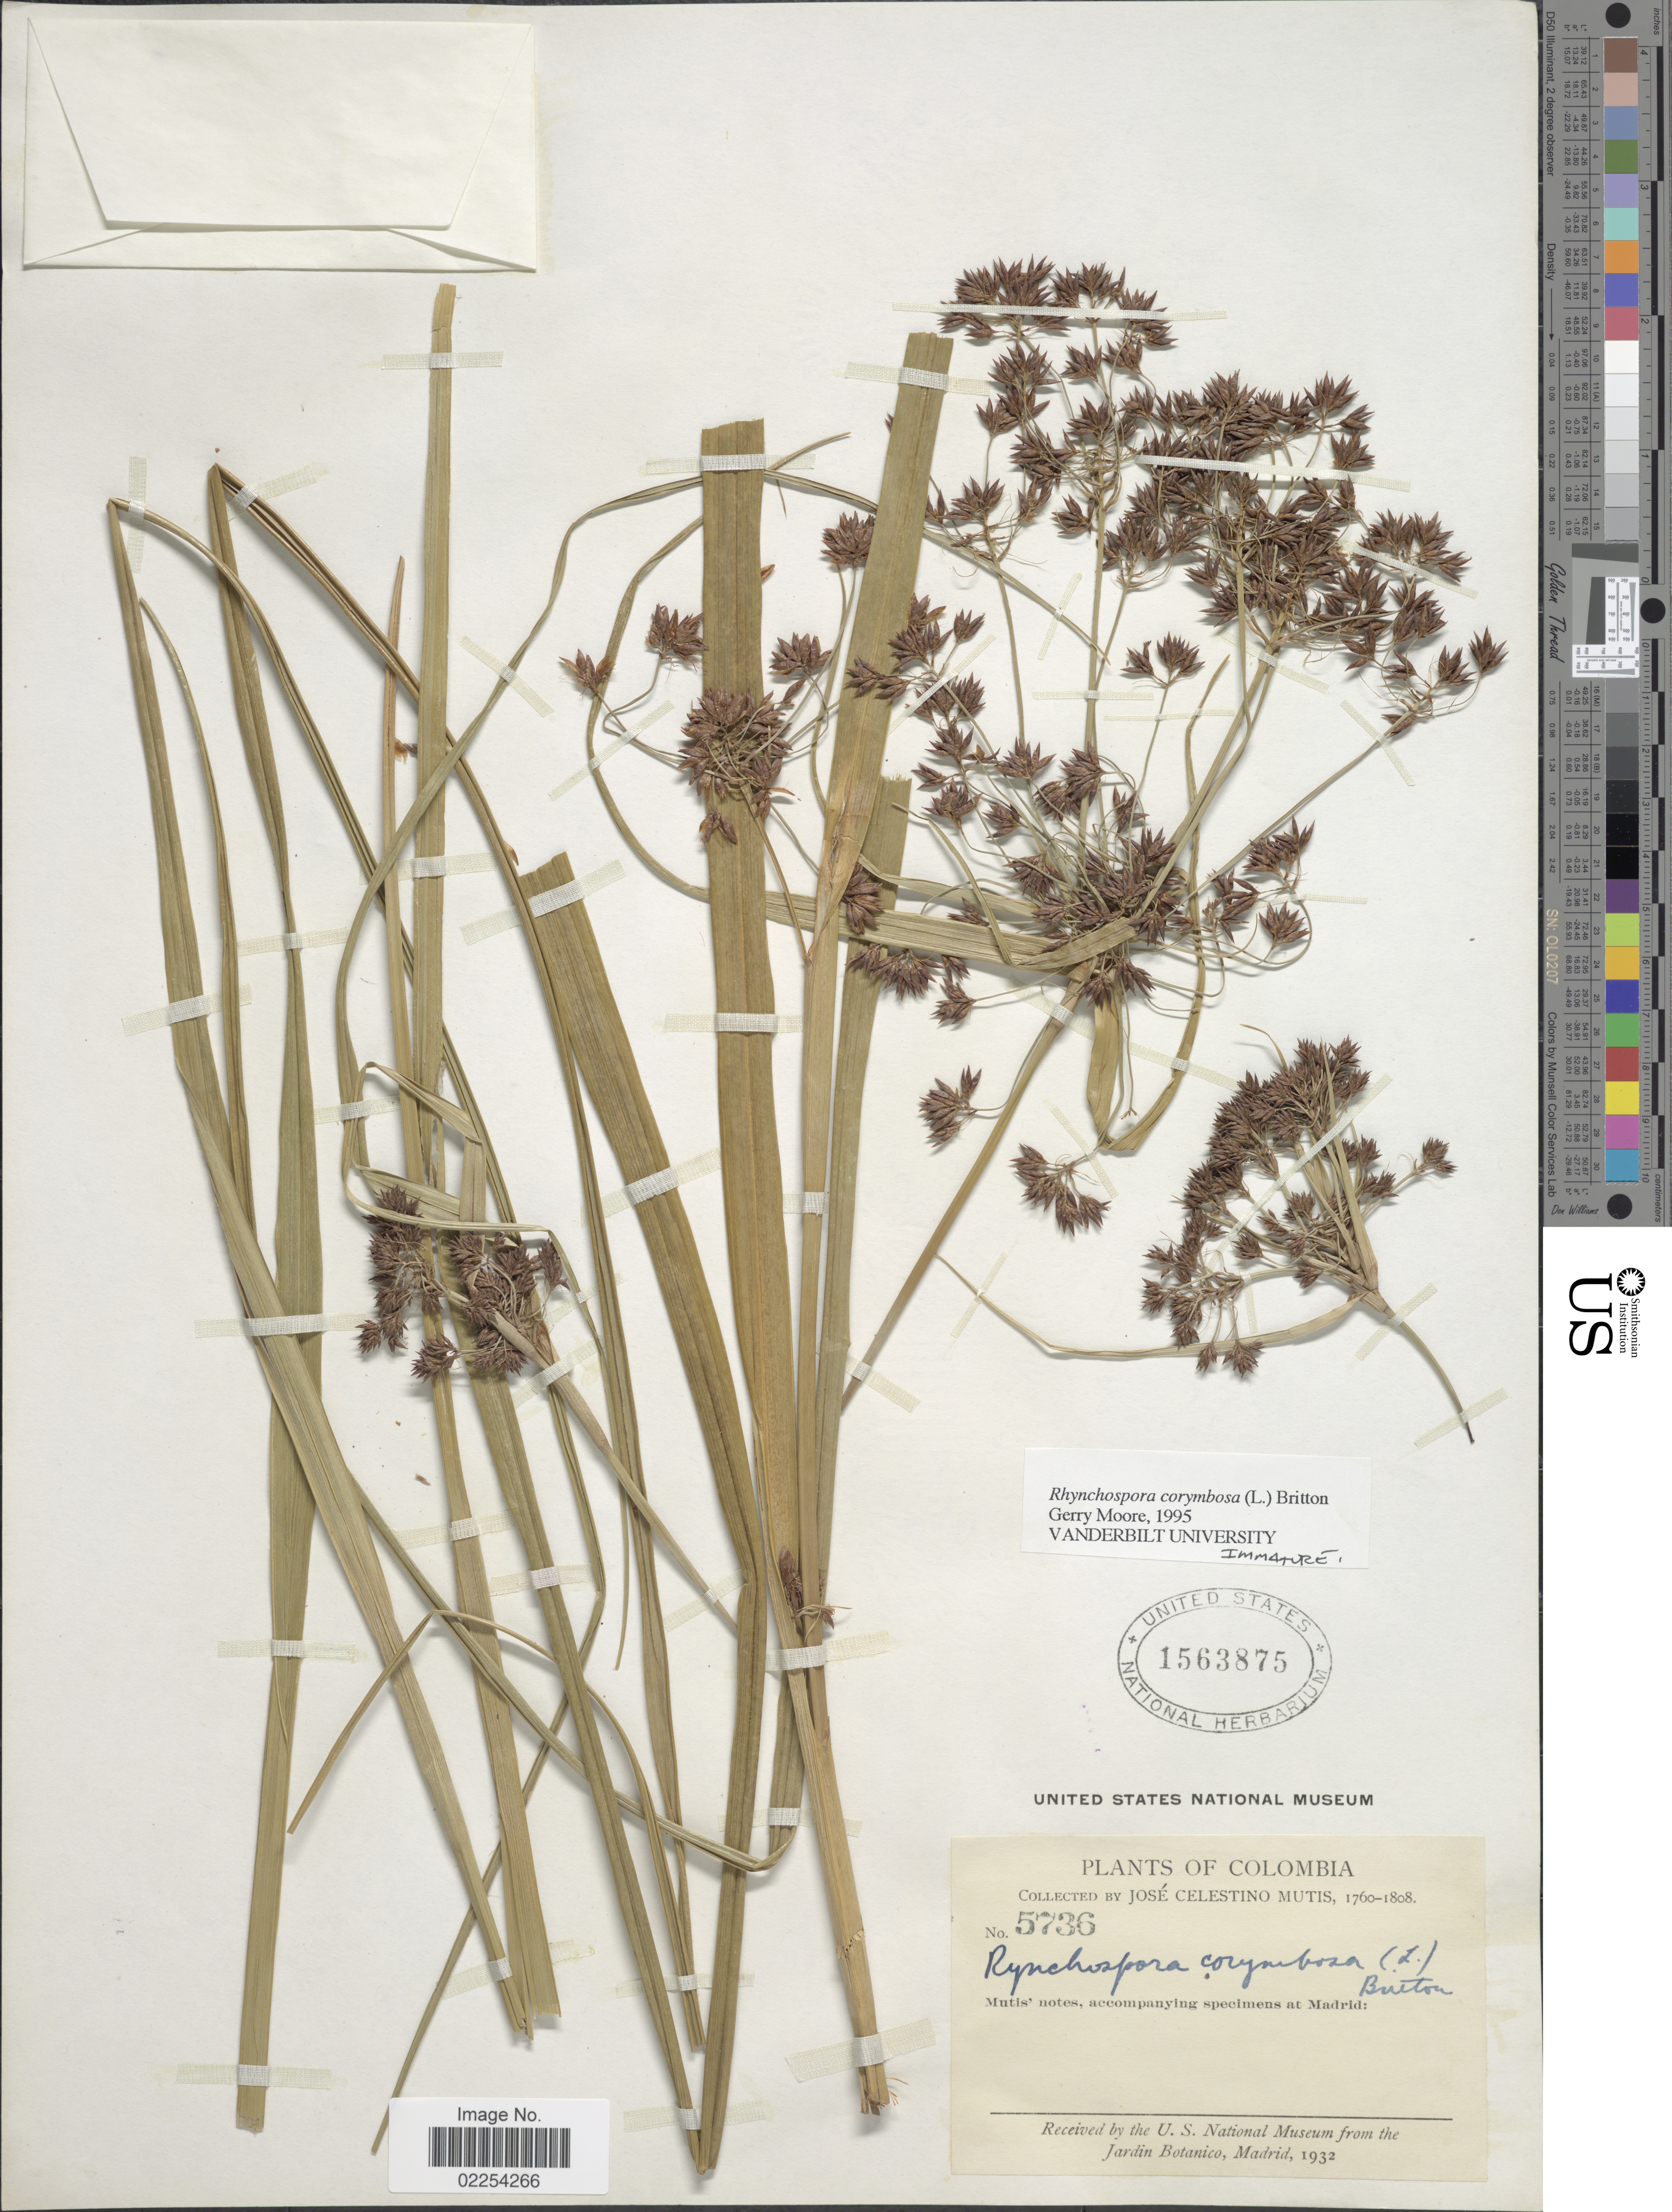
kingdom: Plantae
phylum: Tracheophyta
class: Liliopsida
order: Poales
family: Cyperaceae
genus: Rhynchospora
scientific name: Rhynchospora corymbosa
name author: (L.) Britton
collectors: J. C. B. Mutis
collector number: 5736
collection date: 1760/1808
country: Colombia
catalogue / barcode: US 1563875